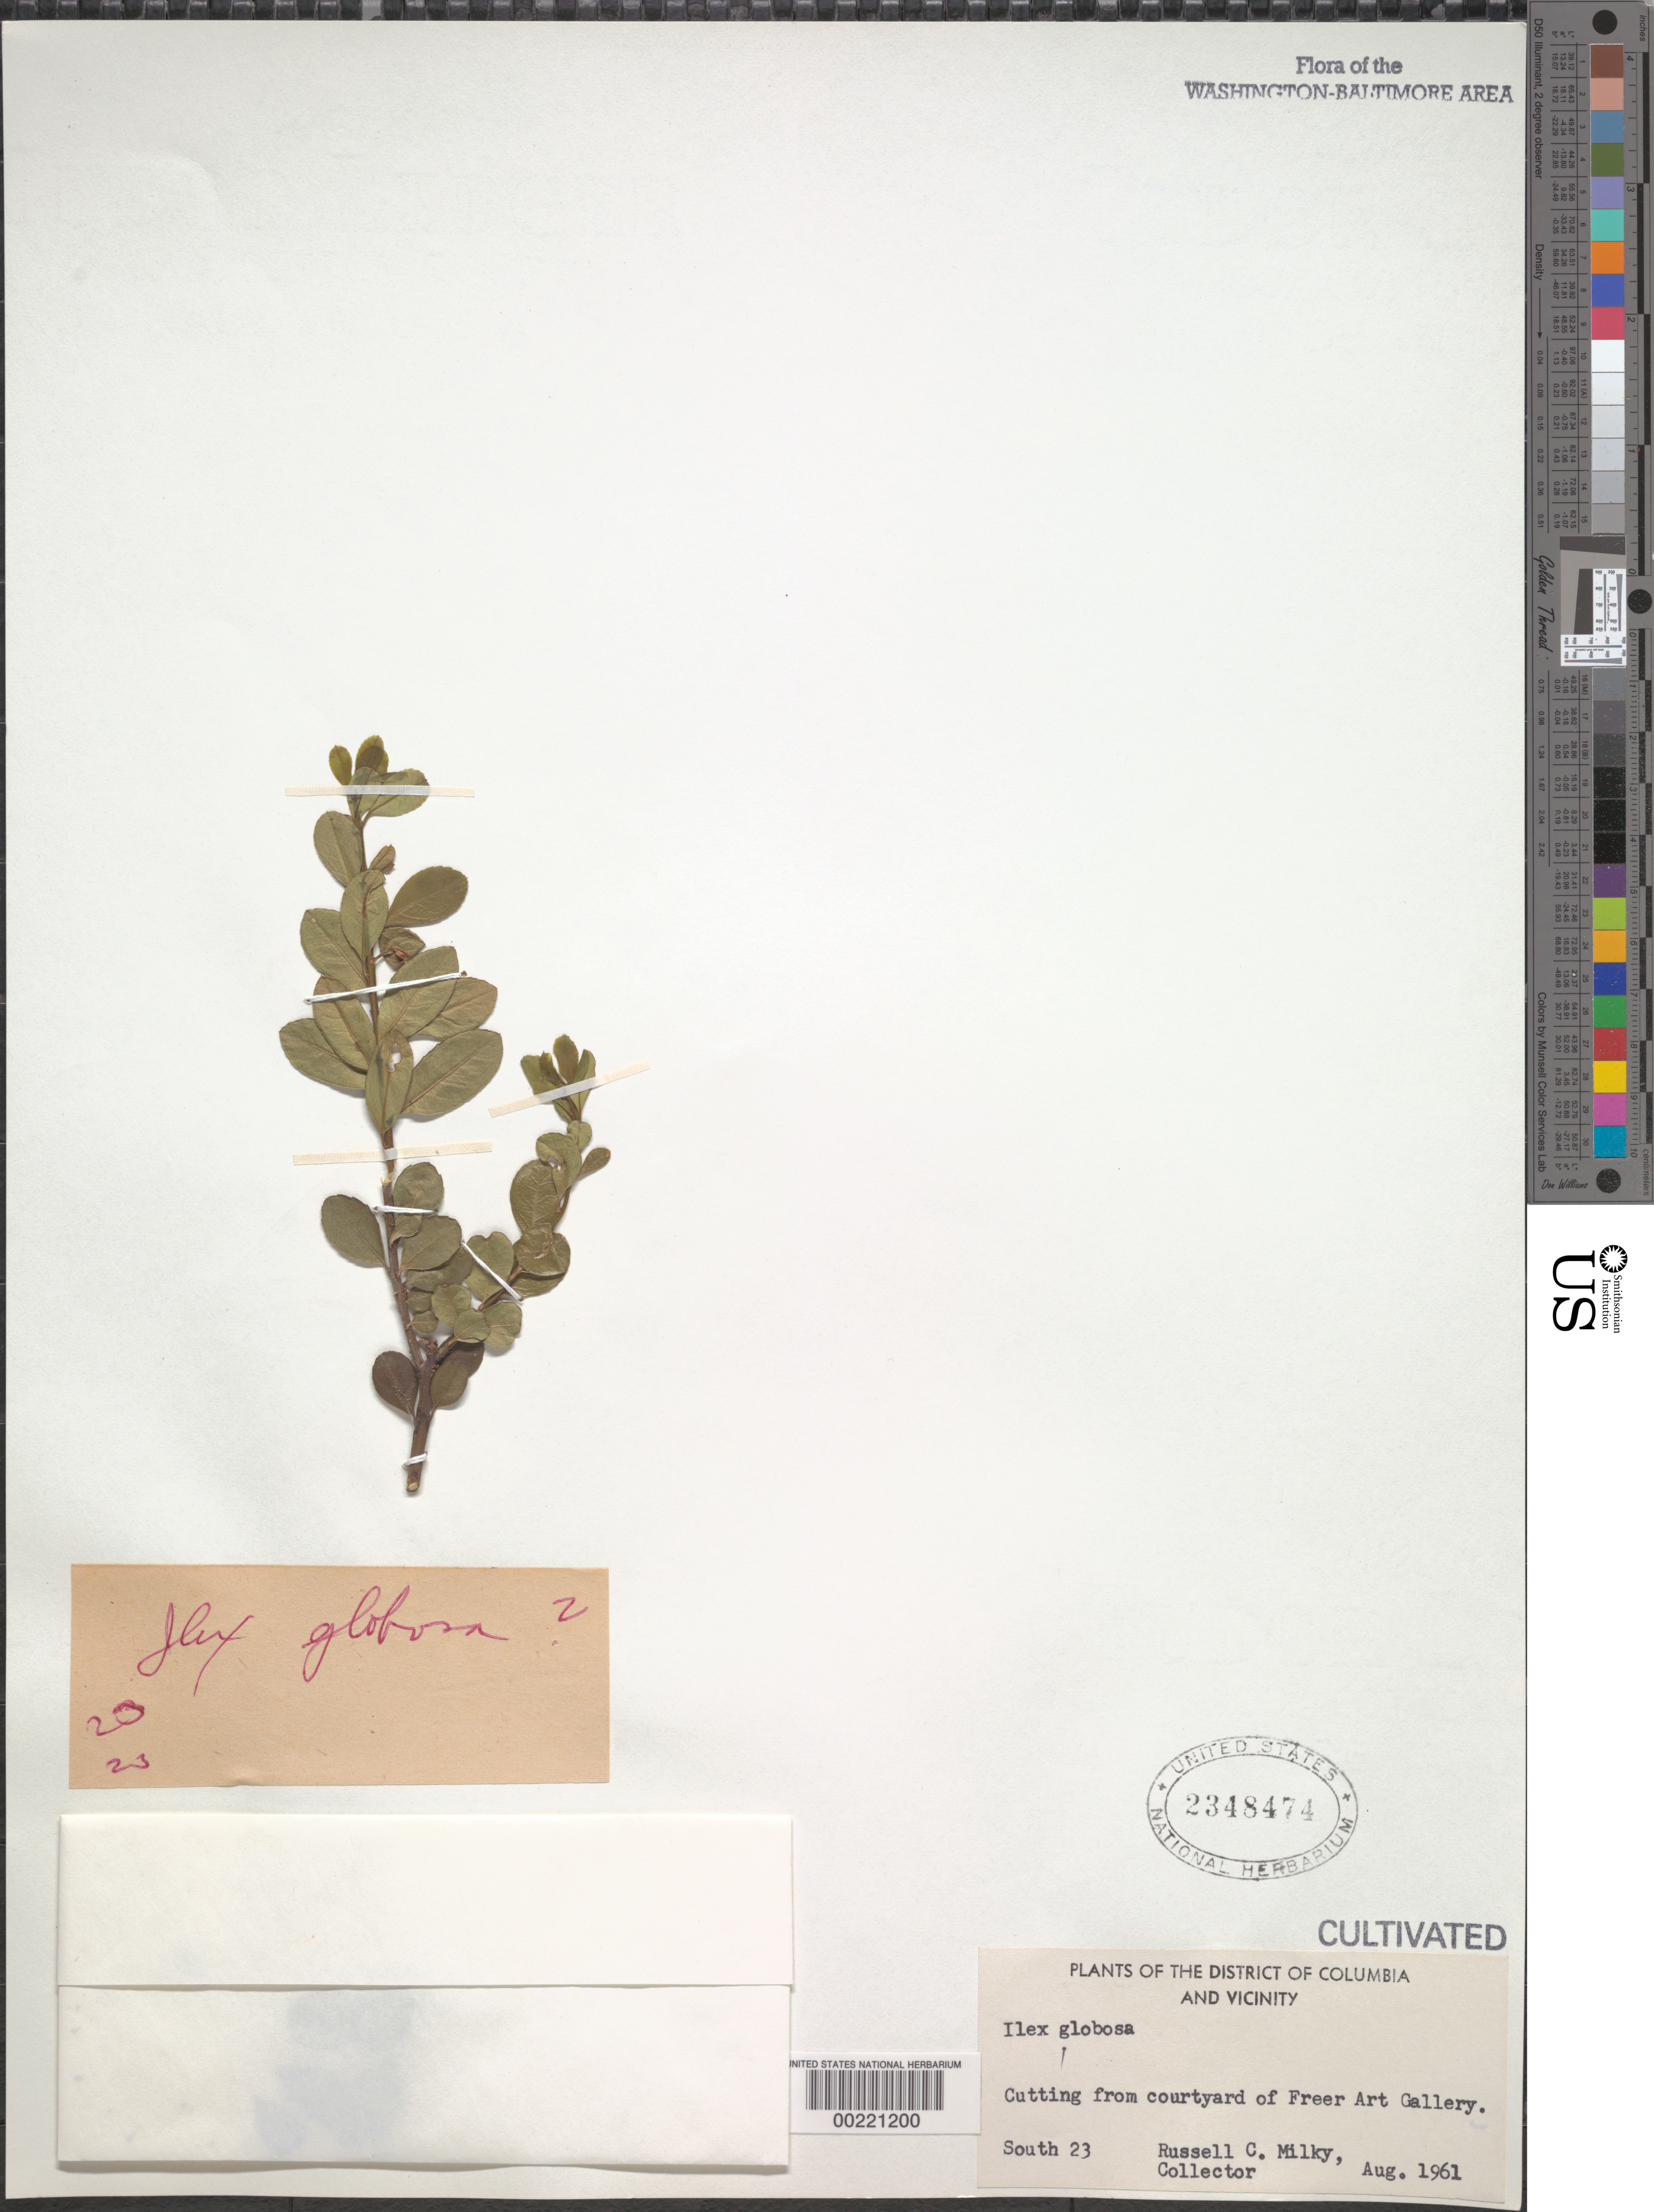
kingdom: Plantae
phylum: Tracheophyta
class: Magnoliopsida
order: Aquifoliales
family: Aquifoliaceae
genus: Ilex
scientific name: Ilex globosa ined.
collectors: R. Milky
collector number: South 23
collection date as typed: Aug 1961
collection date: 1961-08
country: United States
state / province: District of Columbia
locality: Courtyard of Freer Gallery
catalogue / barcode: US 2348474